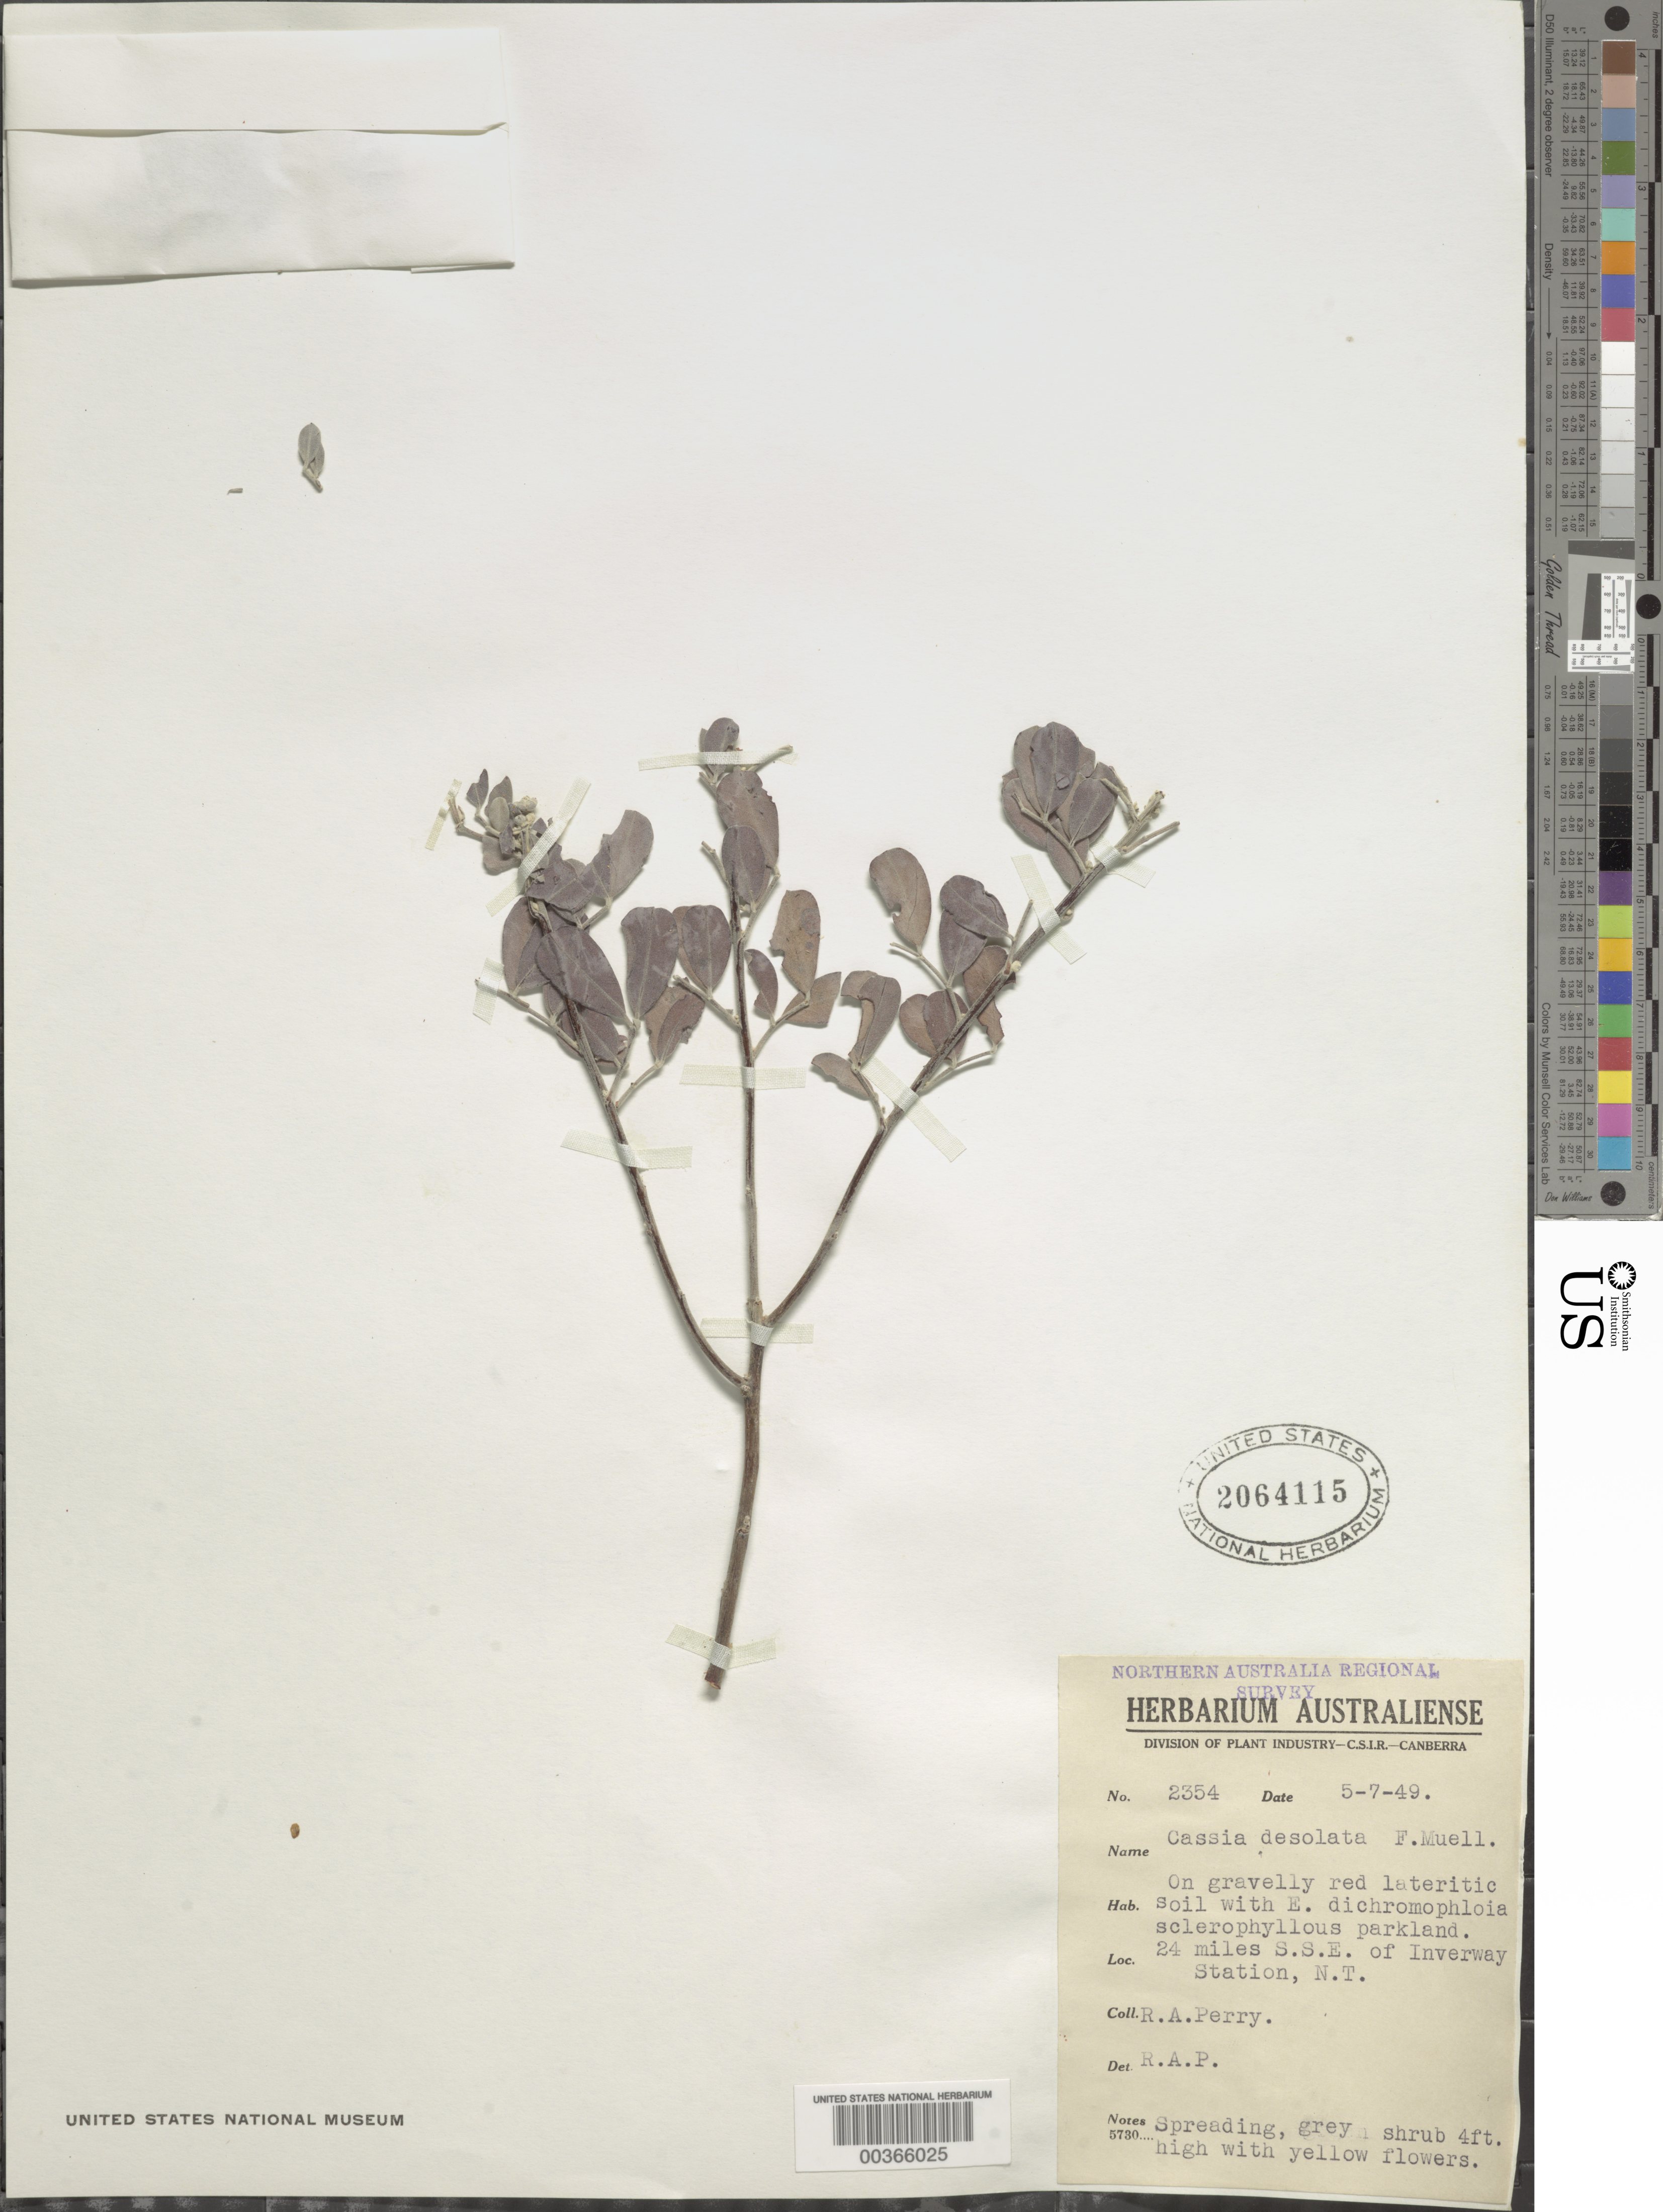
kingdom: Plantae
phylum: Tracheophyta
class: Magnoliopsida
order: Fabales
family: Fabaceae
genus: Senna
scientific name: Senna artemisioides subsp. x sturtii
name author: (R. Br.) Randell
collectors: Perry, R. A.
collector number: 2354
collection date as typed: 05 Jul 1949 or 07 May 1949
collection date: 1949-05-07 or 1949-07-05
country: Australia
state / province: Northern Territory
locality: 24 mi sse of inverway station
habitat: On gravelly red lateritic soil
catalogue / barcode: US 2064115